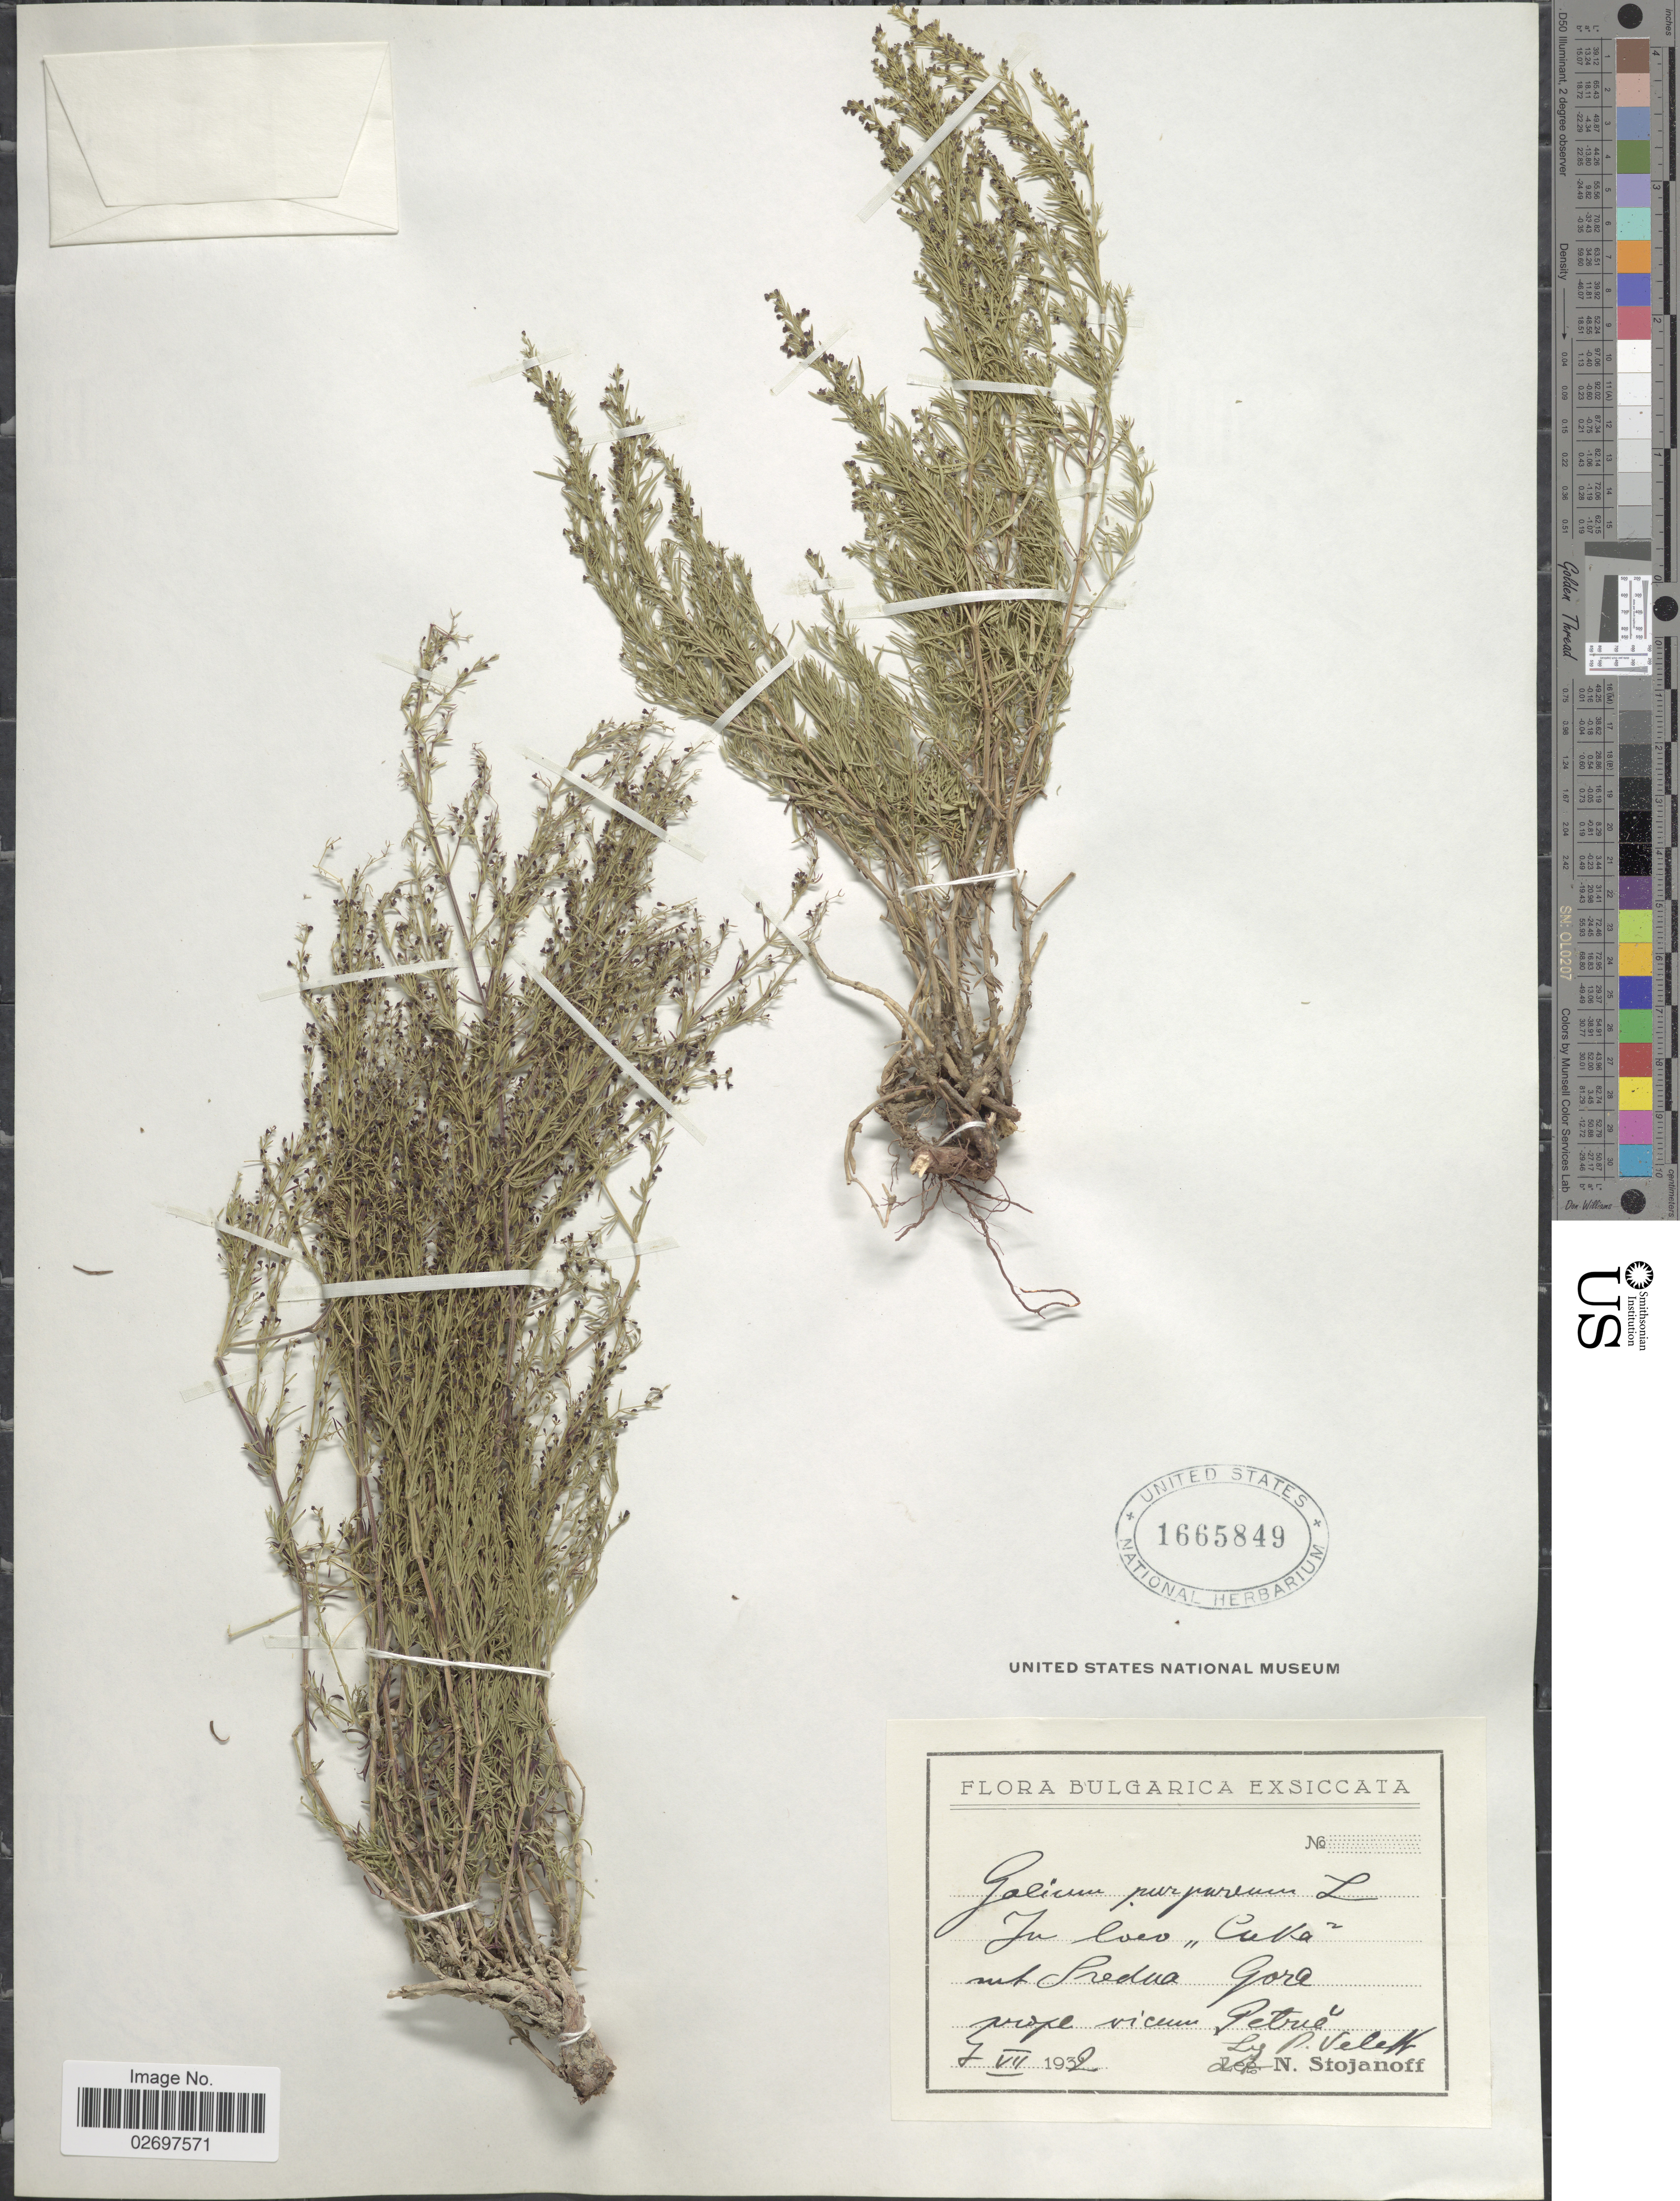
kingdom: Plantae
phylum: Tracheophyta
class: Magnoliopsida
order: Gentianales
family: Rubiaceae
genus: Galium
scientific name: Galium purpureum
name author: L.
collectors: P. Veleff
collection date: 1932-07-07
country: Bulgaria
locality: In lveo "Culta" mt Predua Gora [interpreted] prope vicum Petrus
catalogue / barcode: US 1665849